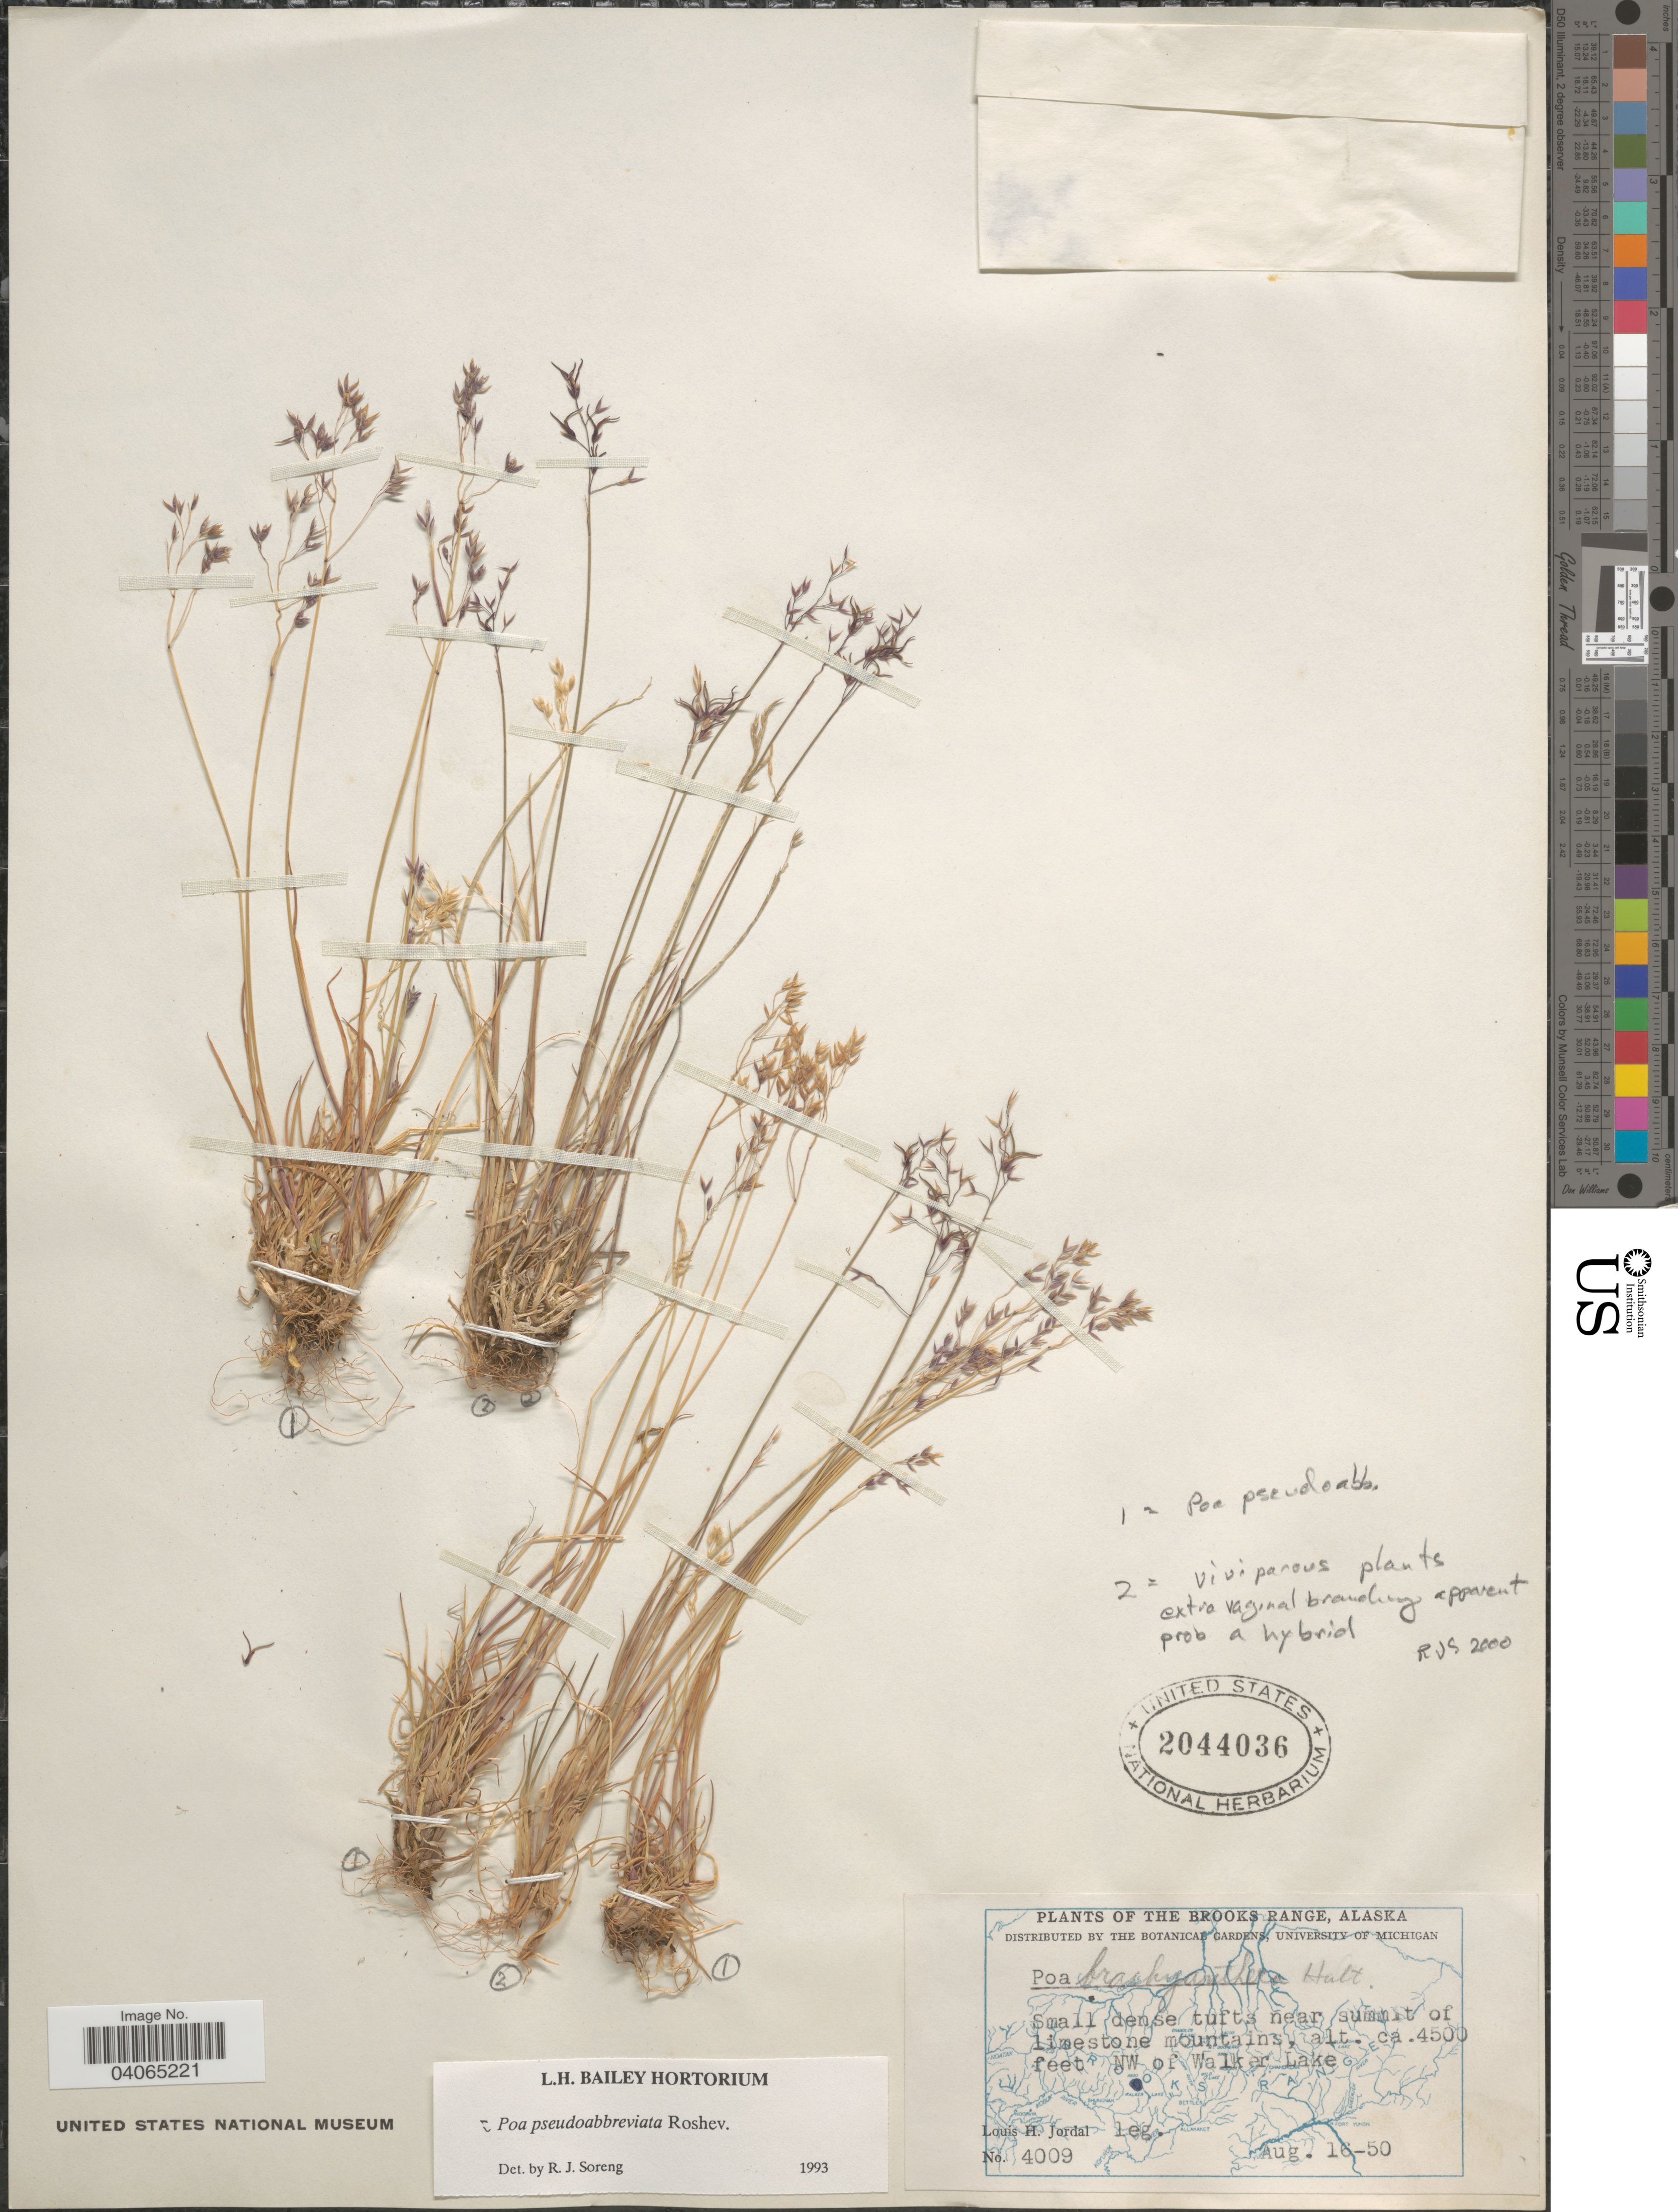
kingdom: Plantae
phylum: Tracheophyta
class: Liliopsida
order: Poales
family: Poaceae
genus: Poa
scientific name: Poa pseudoabbreviata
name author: Roshev.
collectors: L. Jordal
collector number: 4009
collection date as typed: Transcribed d/m/y: 16/8/50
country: United States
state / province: Alaska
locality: The Brooks Range. Small dense tufts near summit of limestone mountains, NW of Walker Lake.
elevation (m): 1372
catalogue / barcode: US 2044036